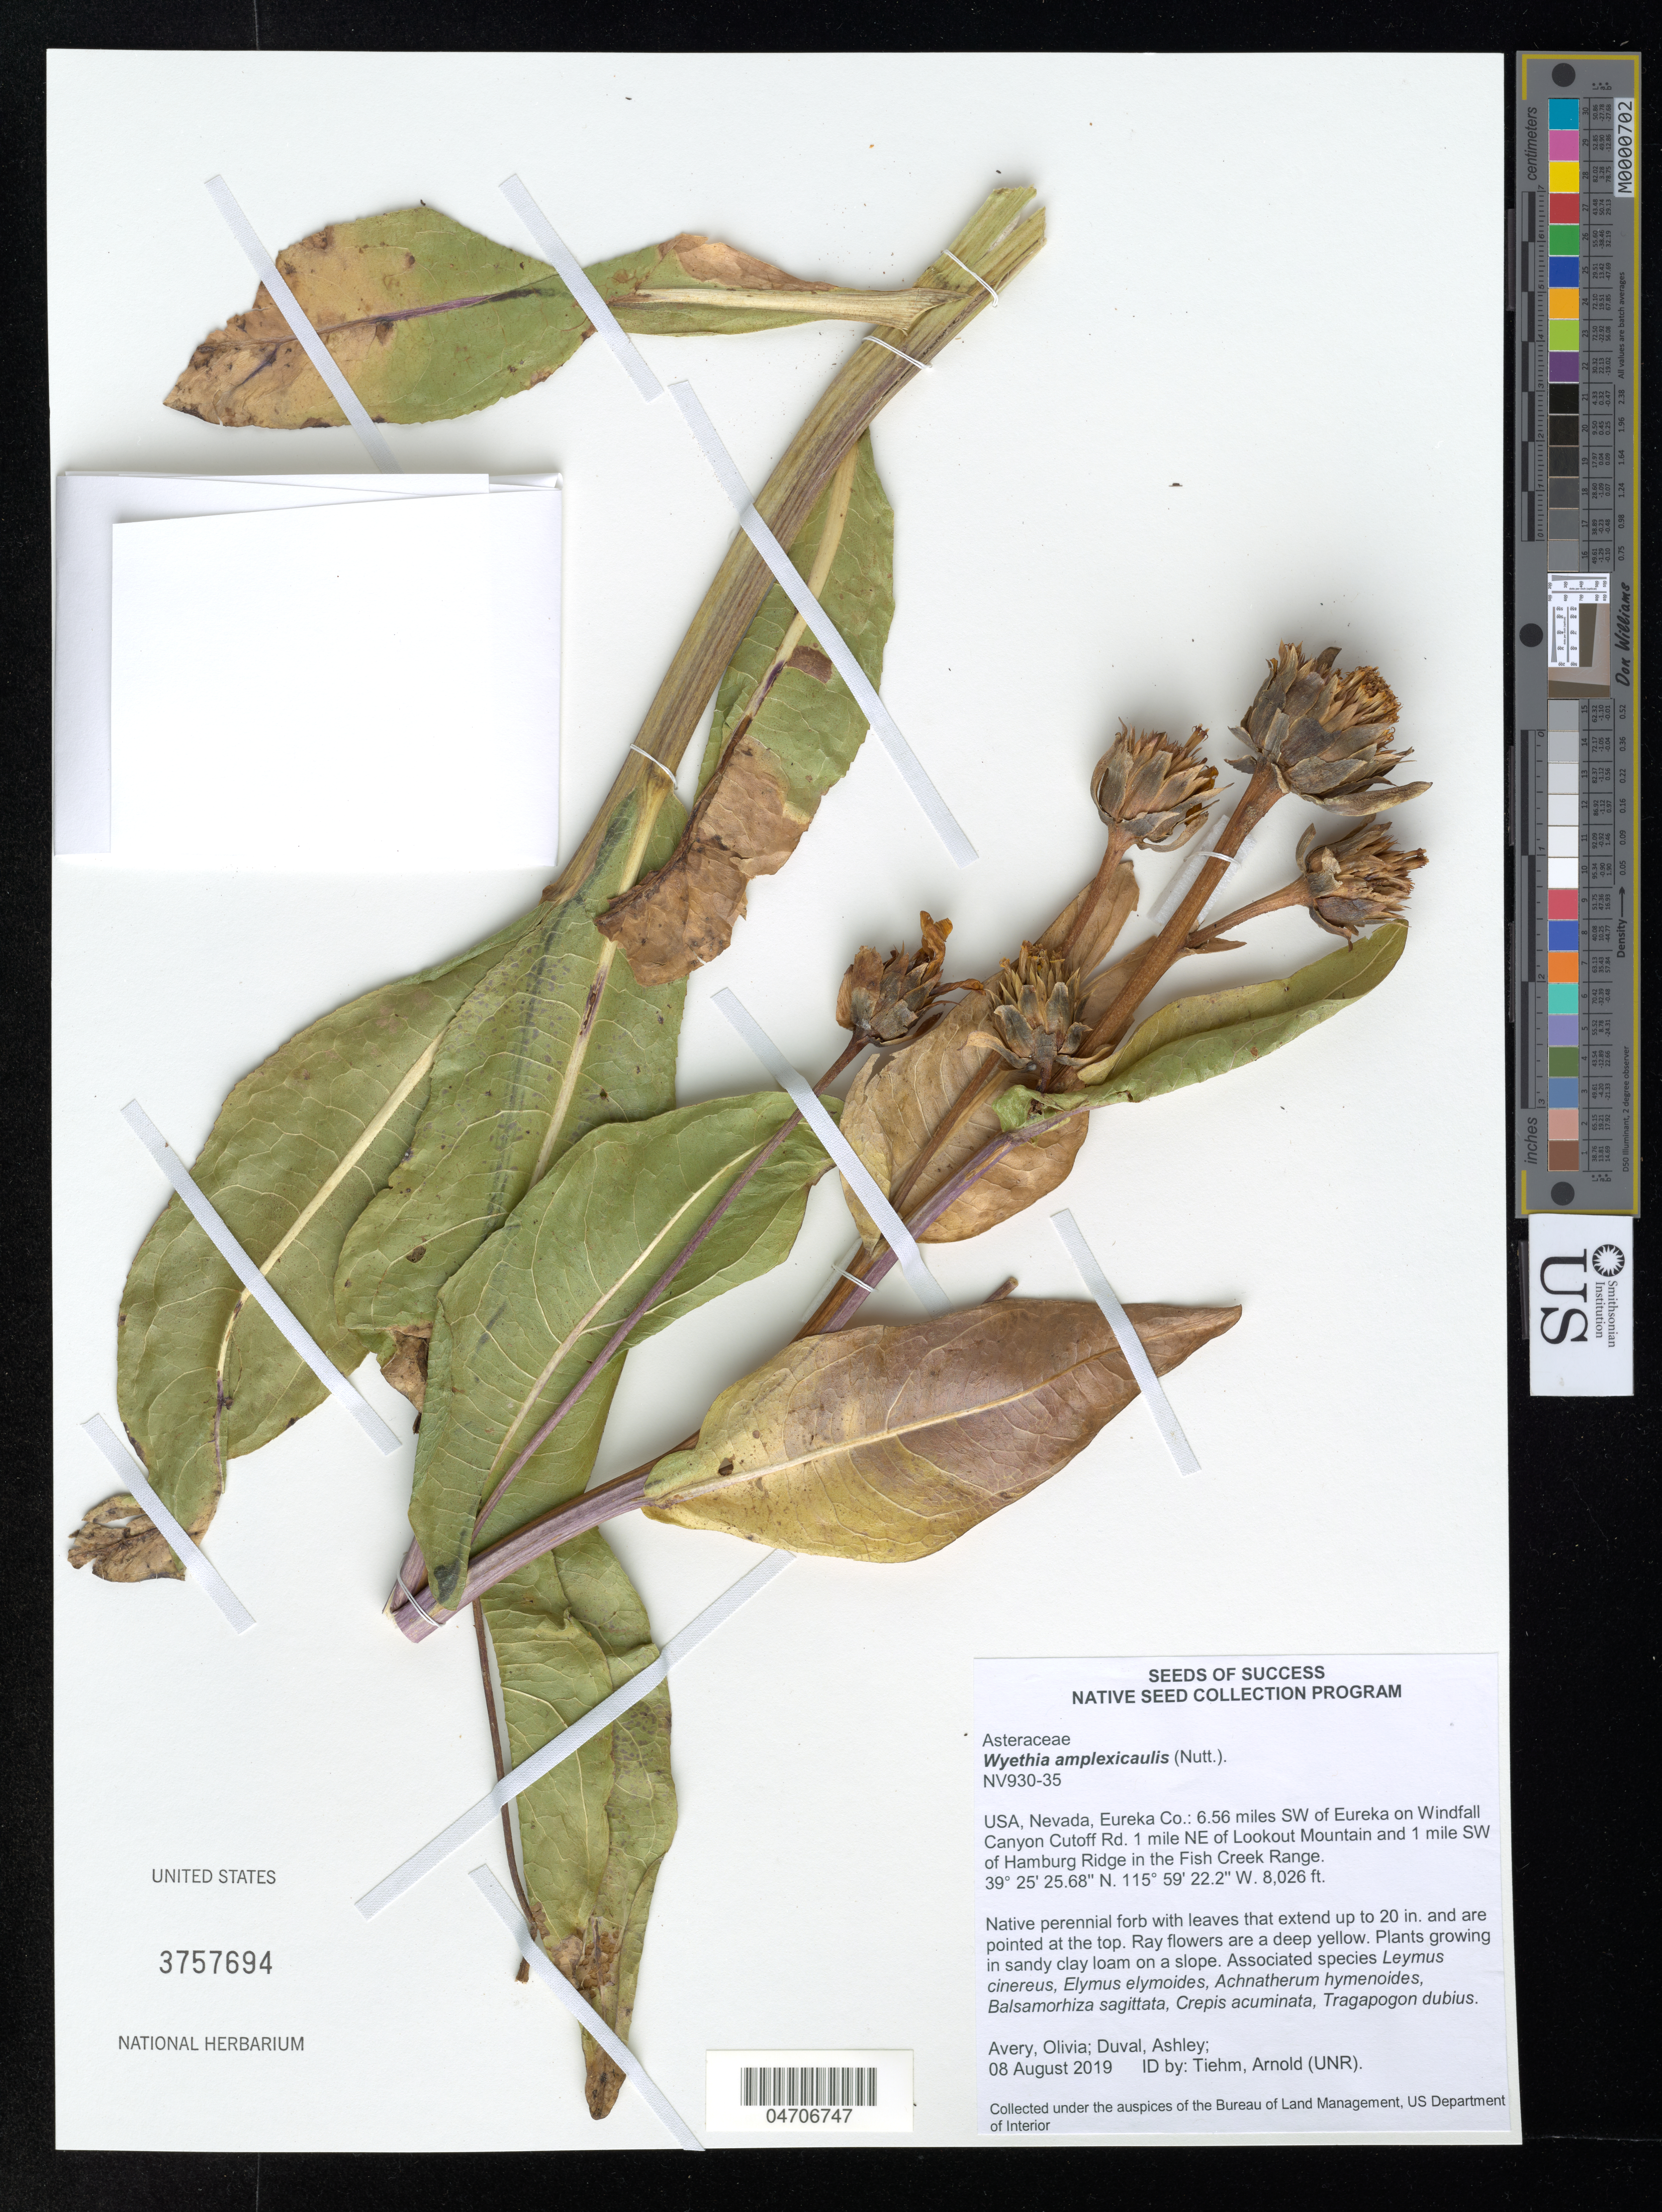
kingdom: Plantae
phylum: Tracheophyta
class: Magnoliopsida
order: Asterales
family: Asteraceae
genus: Wyethia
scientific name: Wyethia amplexicaulis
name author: Nutt.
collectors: O. Avery & A. Duval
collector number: NV930-35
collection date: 2019-08-08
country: United States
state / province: Nevada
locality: Eureka Co.: 6.56 miles SW of Eureka on Windfall Canyon Cutoff Rd. 1 mile NE of Lookout Mountain and 1 mile SW of Hamburg Ridge in the Fish Creek Range.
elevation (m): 2446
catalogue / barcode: US 3757694